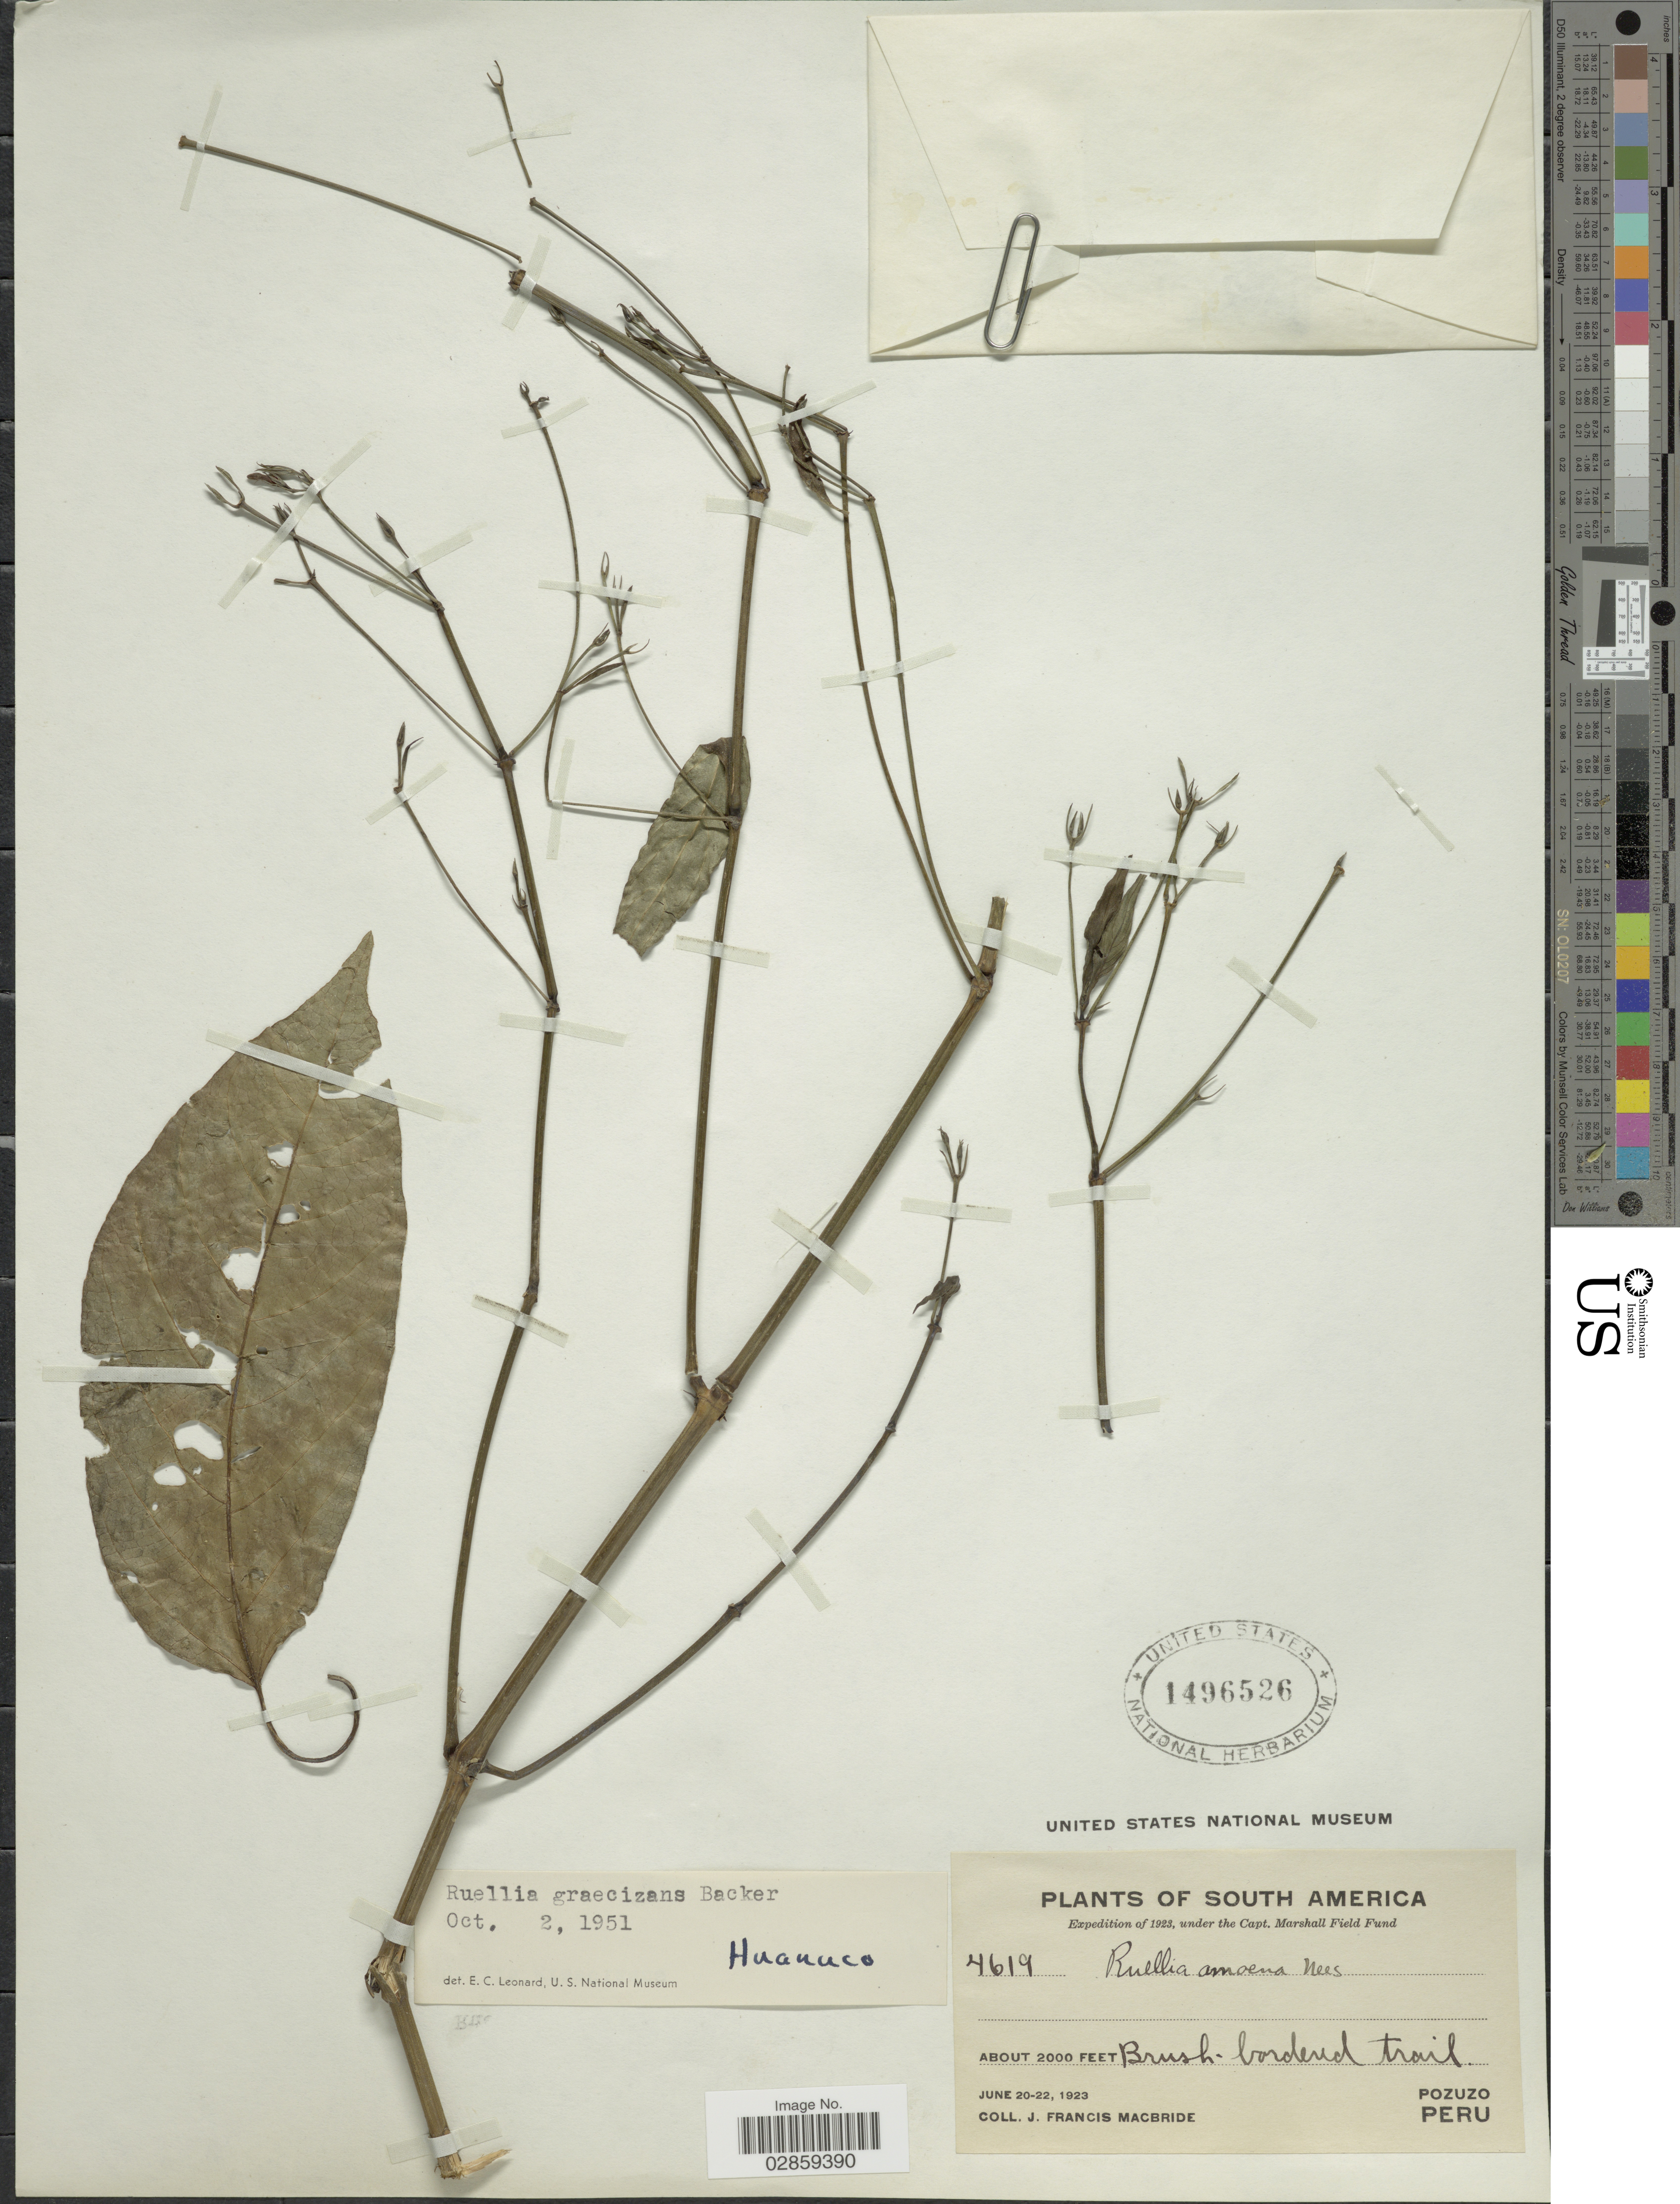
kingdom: Plantae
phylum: Tracheophyta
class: Magnoliopsida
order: Lamiales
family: Acanthaceae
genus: Ruellia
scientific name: Ruellia brevifolia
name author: (Pohl) C. Ezcurra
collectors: J. F. Macbride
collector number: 4619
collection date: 1923-06-20/1923-06-22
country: Peru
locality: Pozuzo.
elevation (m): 610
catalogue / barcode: US 1496526